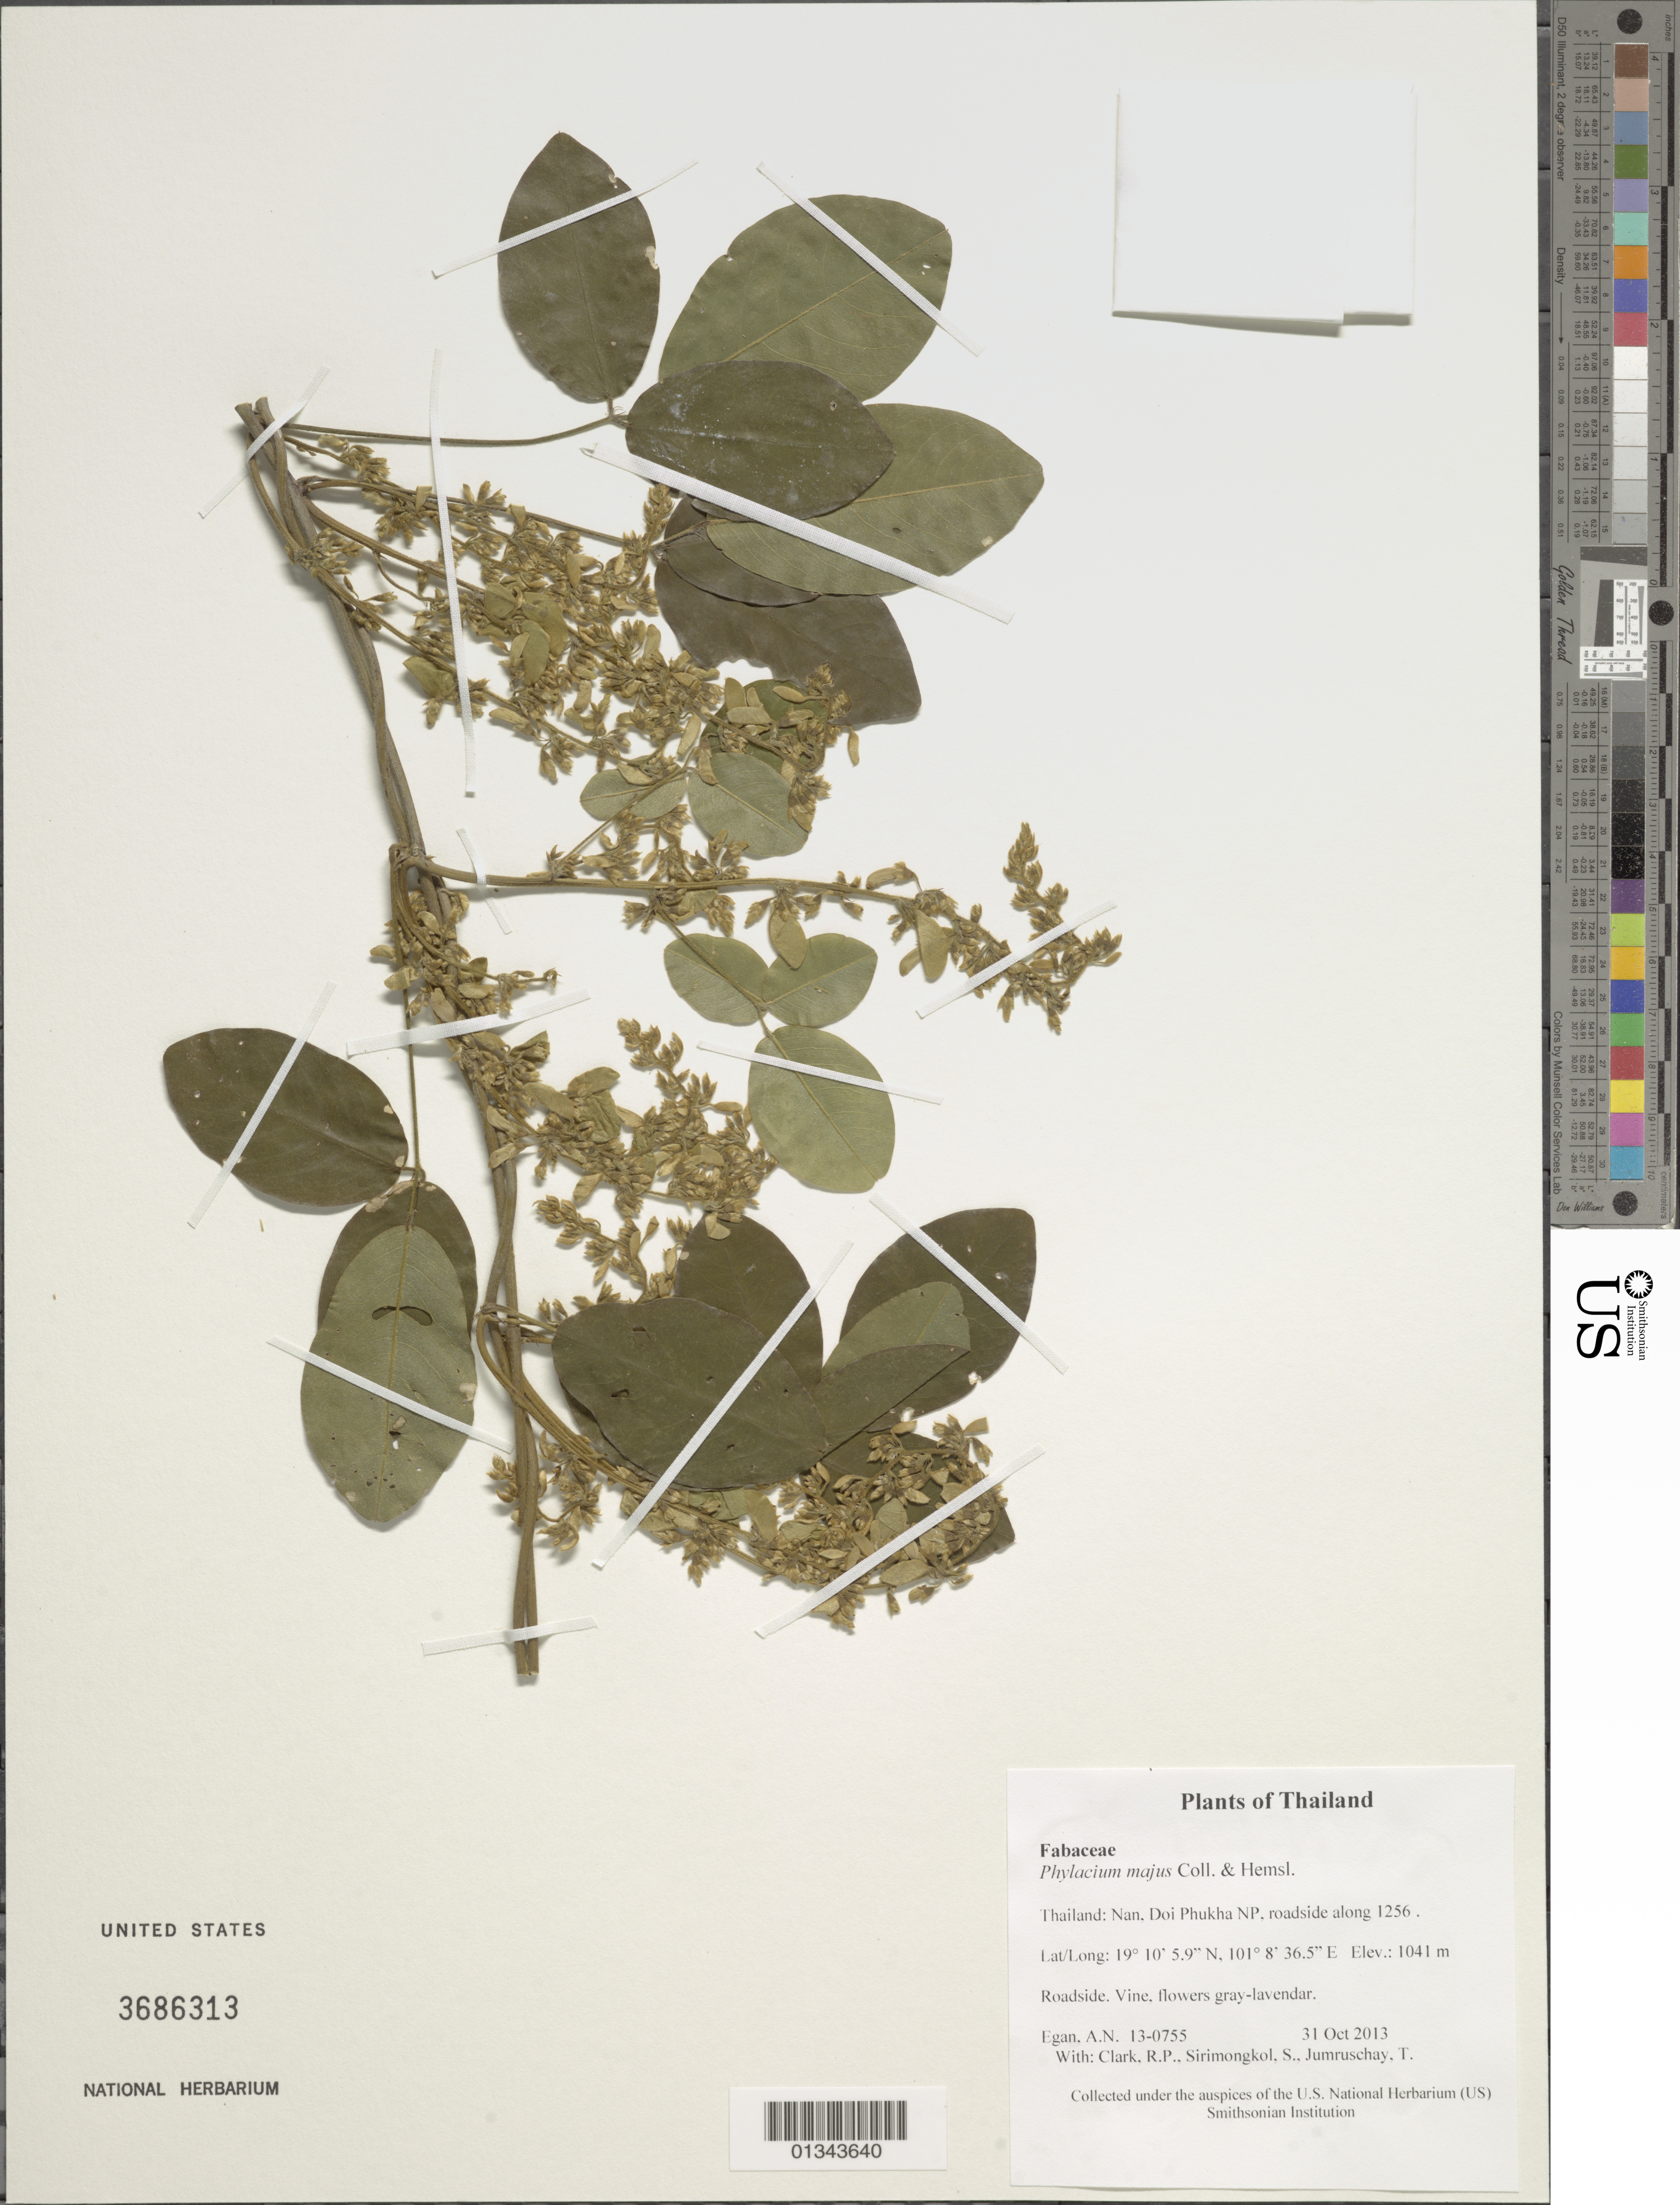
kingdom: Plantae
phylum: Tracheophyta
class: Magnoliopsida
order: Fabales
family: Fabaceae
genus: Phylacium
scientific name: Phylacium majus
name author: Collett & Hemsl.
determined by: Egan, Ashley N., (US), Smithsonian Institution - National Museum of Natural History (UNITED STATES)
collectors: A. N. Egan, R. P. Clark, S. Sirimongkol & T. Jumruschay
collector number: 13-0755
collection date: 2013-10-31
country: Thailand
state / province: Nan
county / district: Bo Kluea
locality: Doi Phukha NP, roadside along 1256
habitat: Roadside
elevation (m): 1041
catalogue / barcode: US 3686313